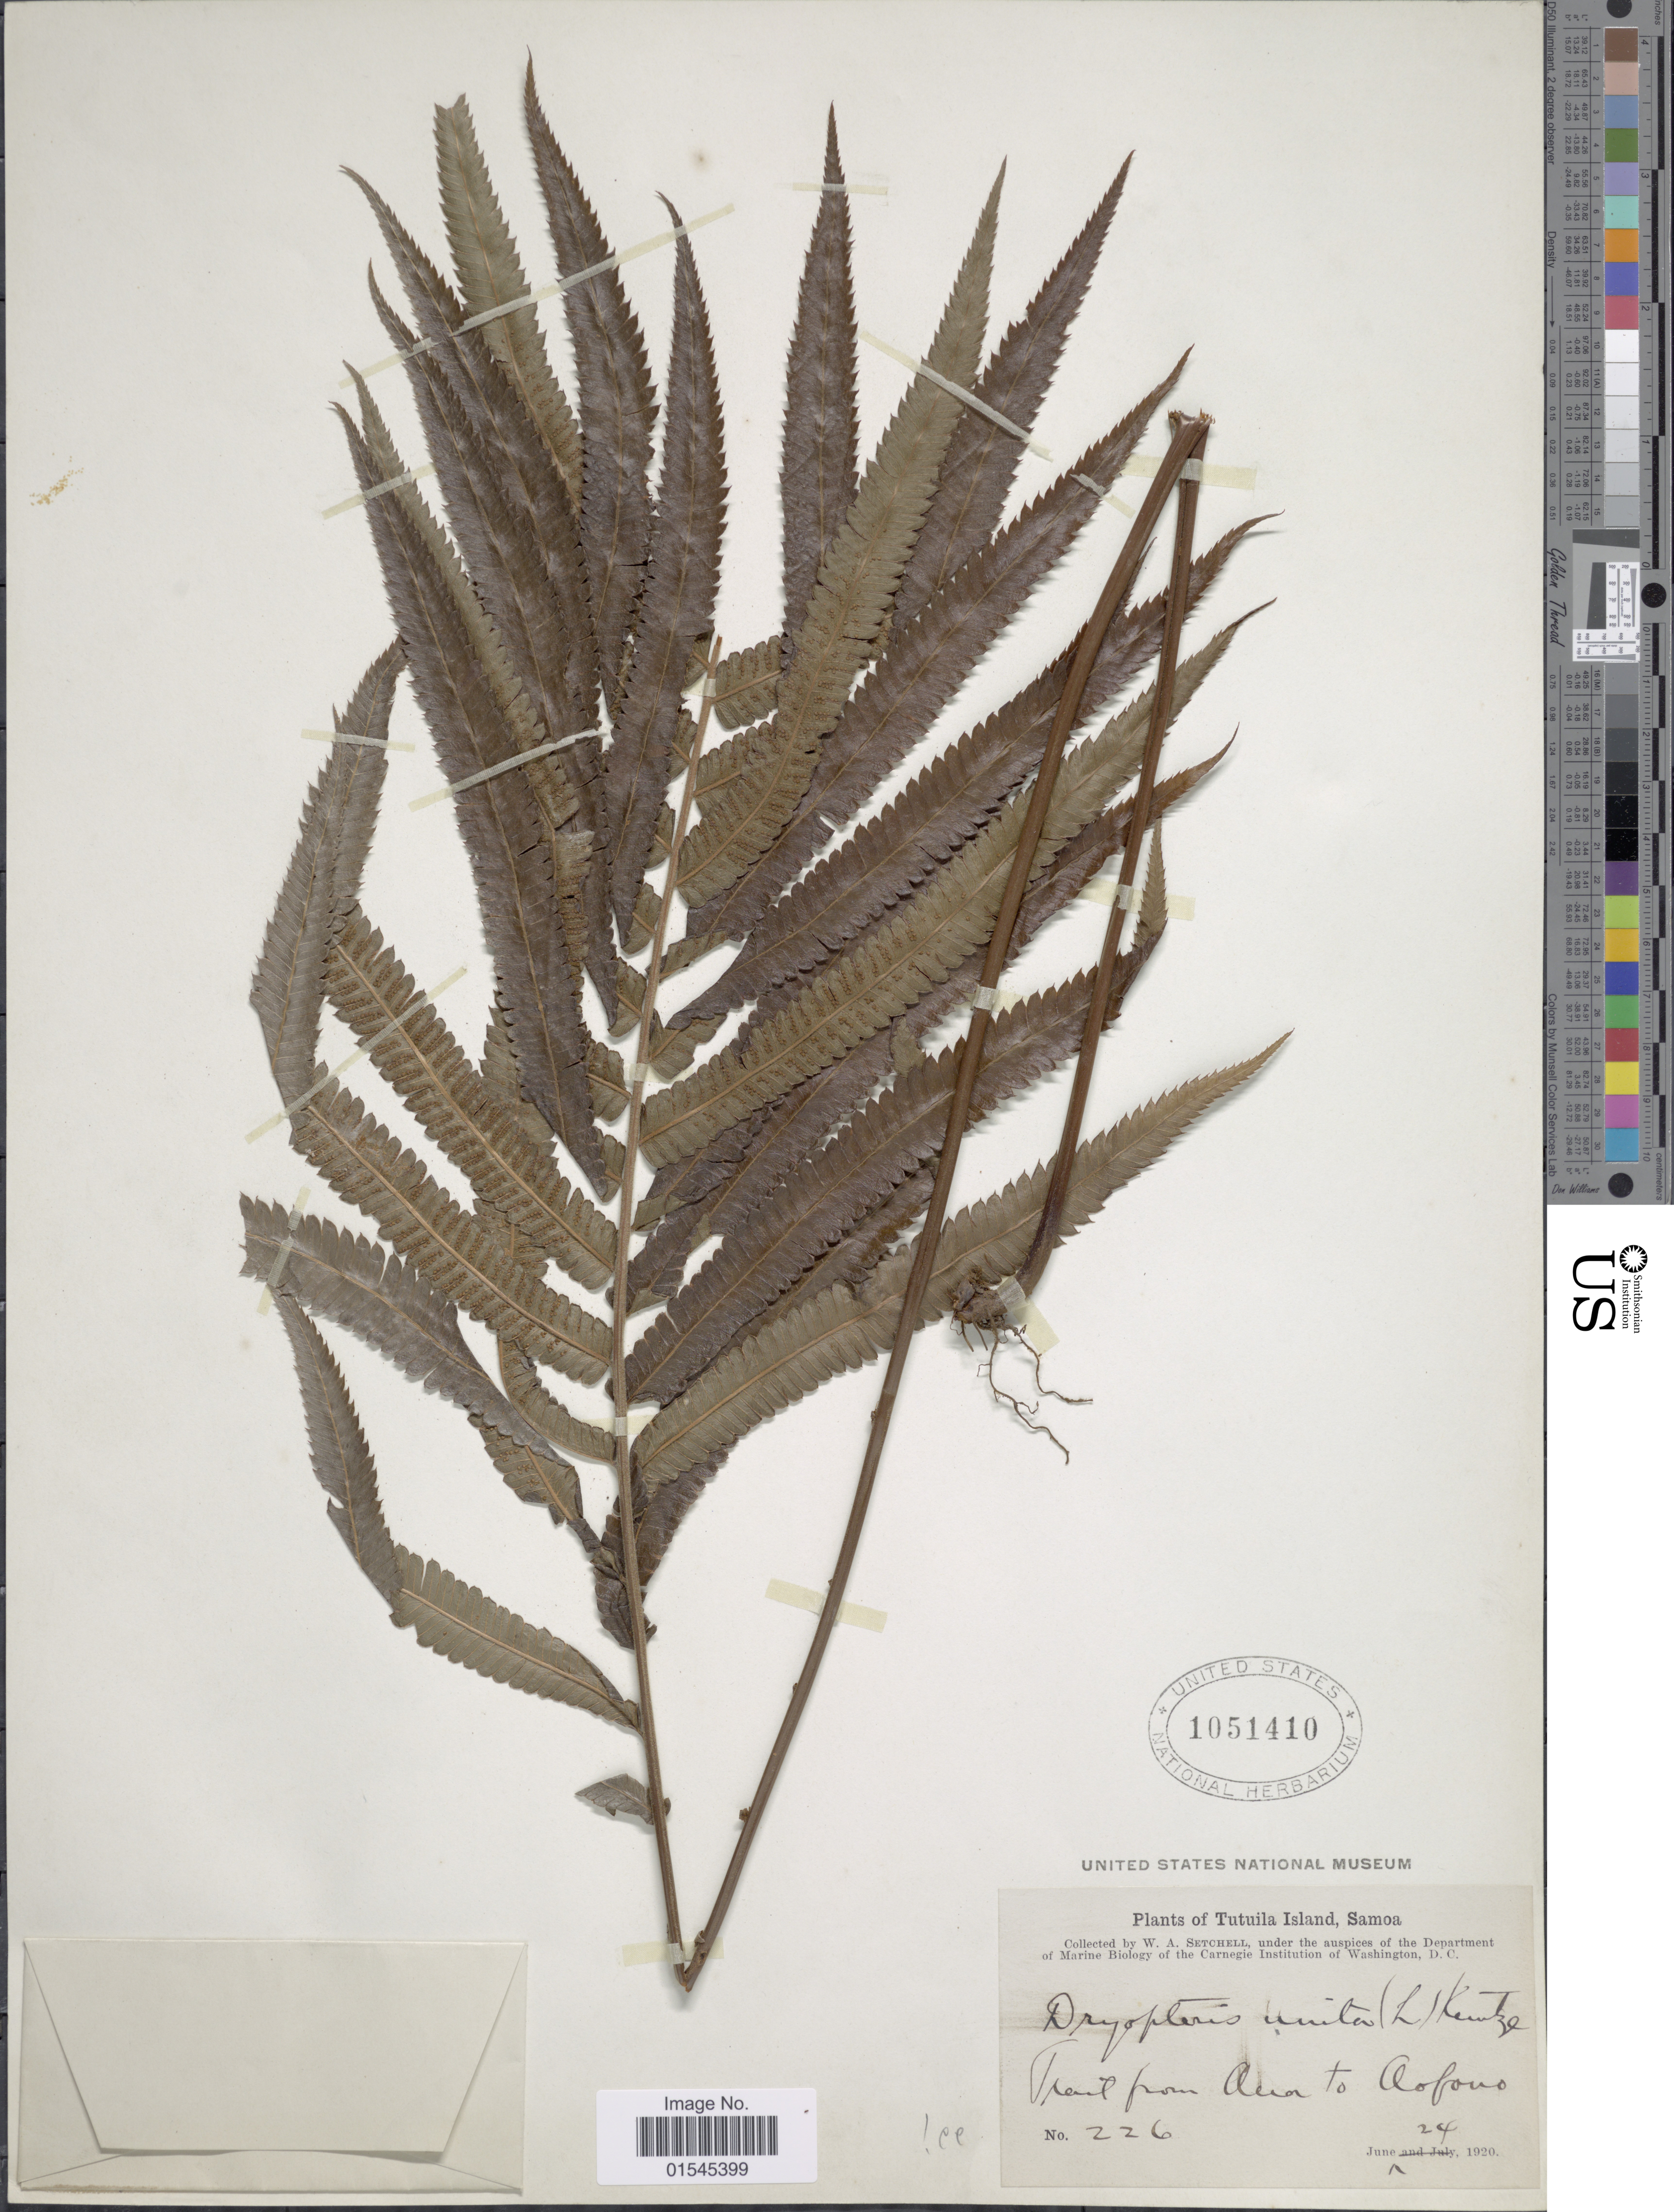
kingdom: Plantae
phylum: Tracheophyta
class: Polypodiopsida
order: Polypodiales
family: Thelypteridaceae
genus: Sphaerostephanos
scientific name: Sphaerostephanos unitus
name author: (L.) Holttum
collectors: W. Setchell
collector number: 226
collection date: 1920-06-24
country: American Samoa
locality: Tutuila Island, Samoa. Trail from Area to Afono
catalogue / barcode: US 1051410